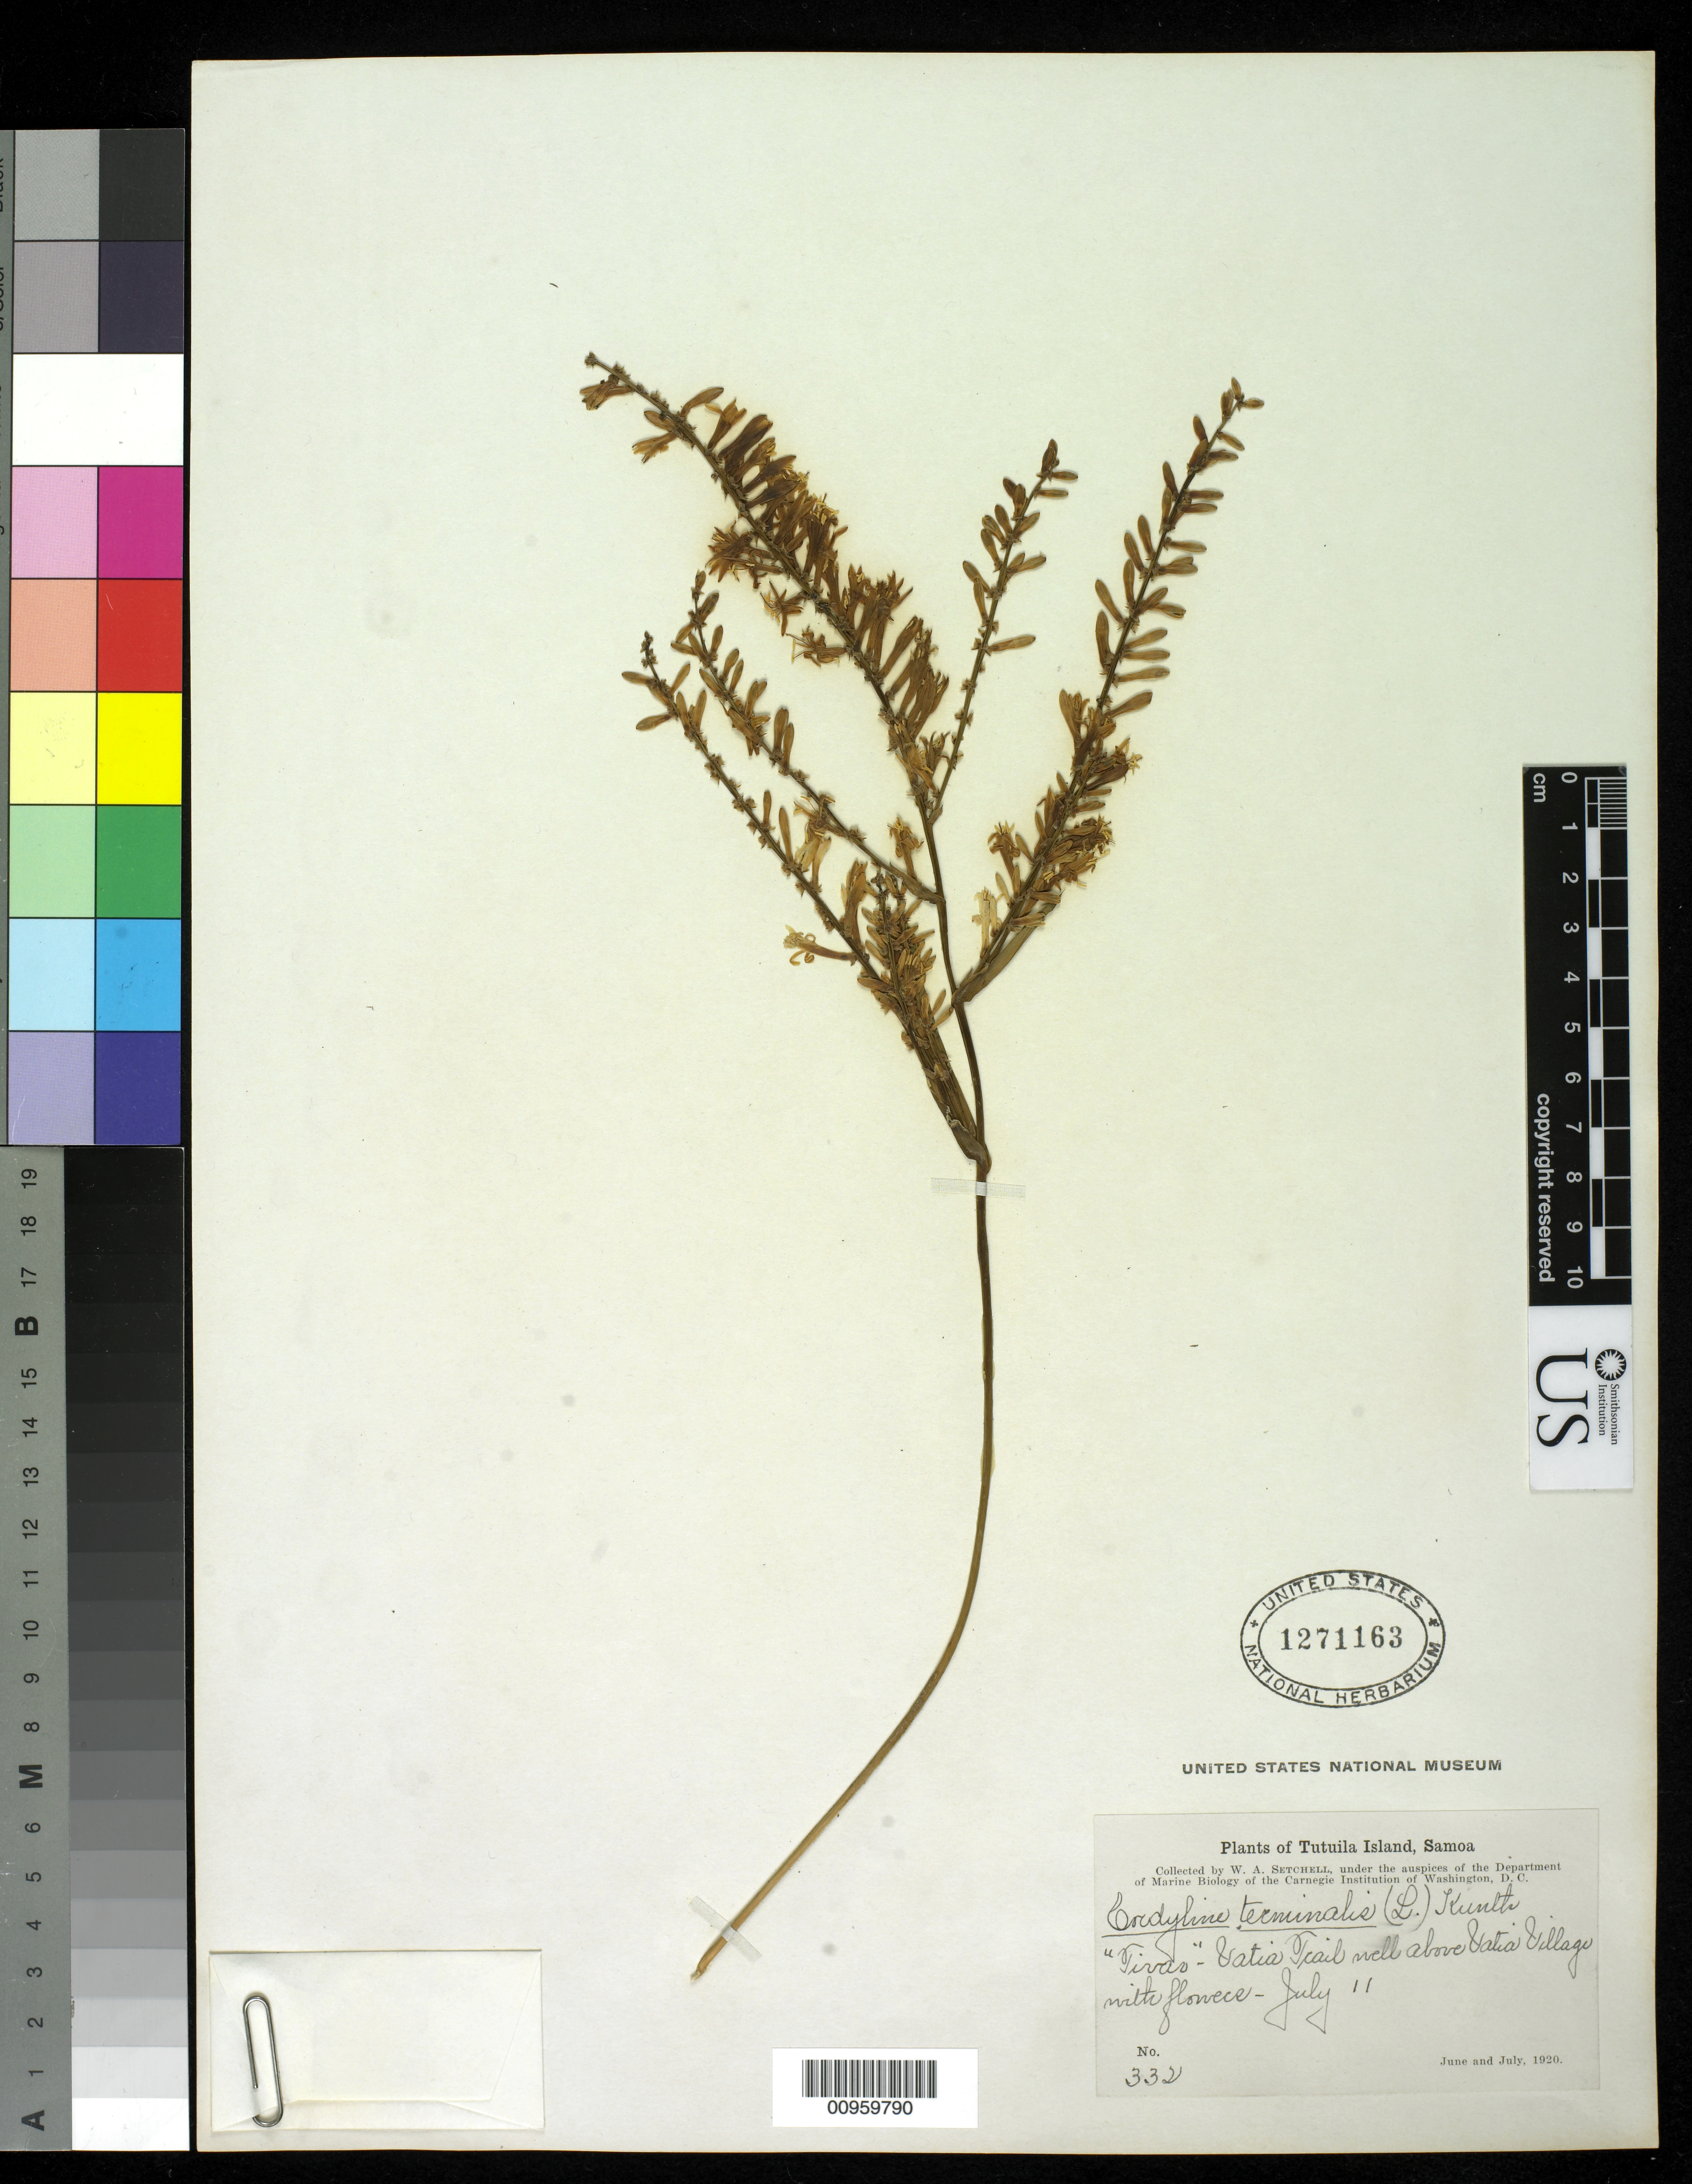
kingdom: Plantae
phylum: Tracheophyta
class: Liliopsida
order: Asparagales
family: Asparagaceae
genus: Cordyline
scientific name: Cordyline terminalis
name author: (L.) Kunth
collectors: W. Setchell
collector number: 332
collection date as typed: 11 Jul 1920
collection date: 1920-07-11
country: American Samoa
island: Tutua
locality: Above Vatia village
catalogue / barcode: US 1271163